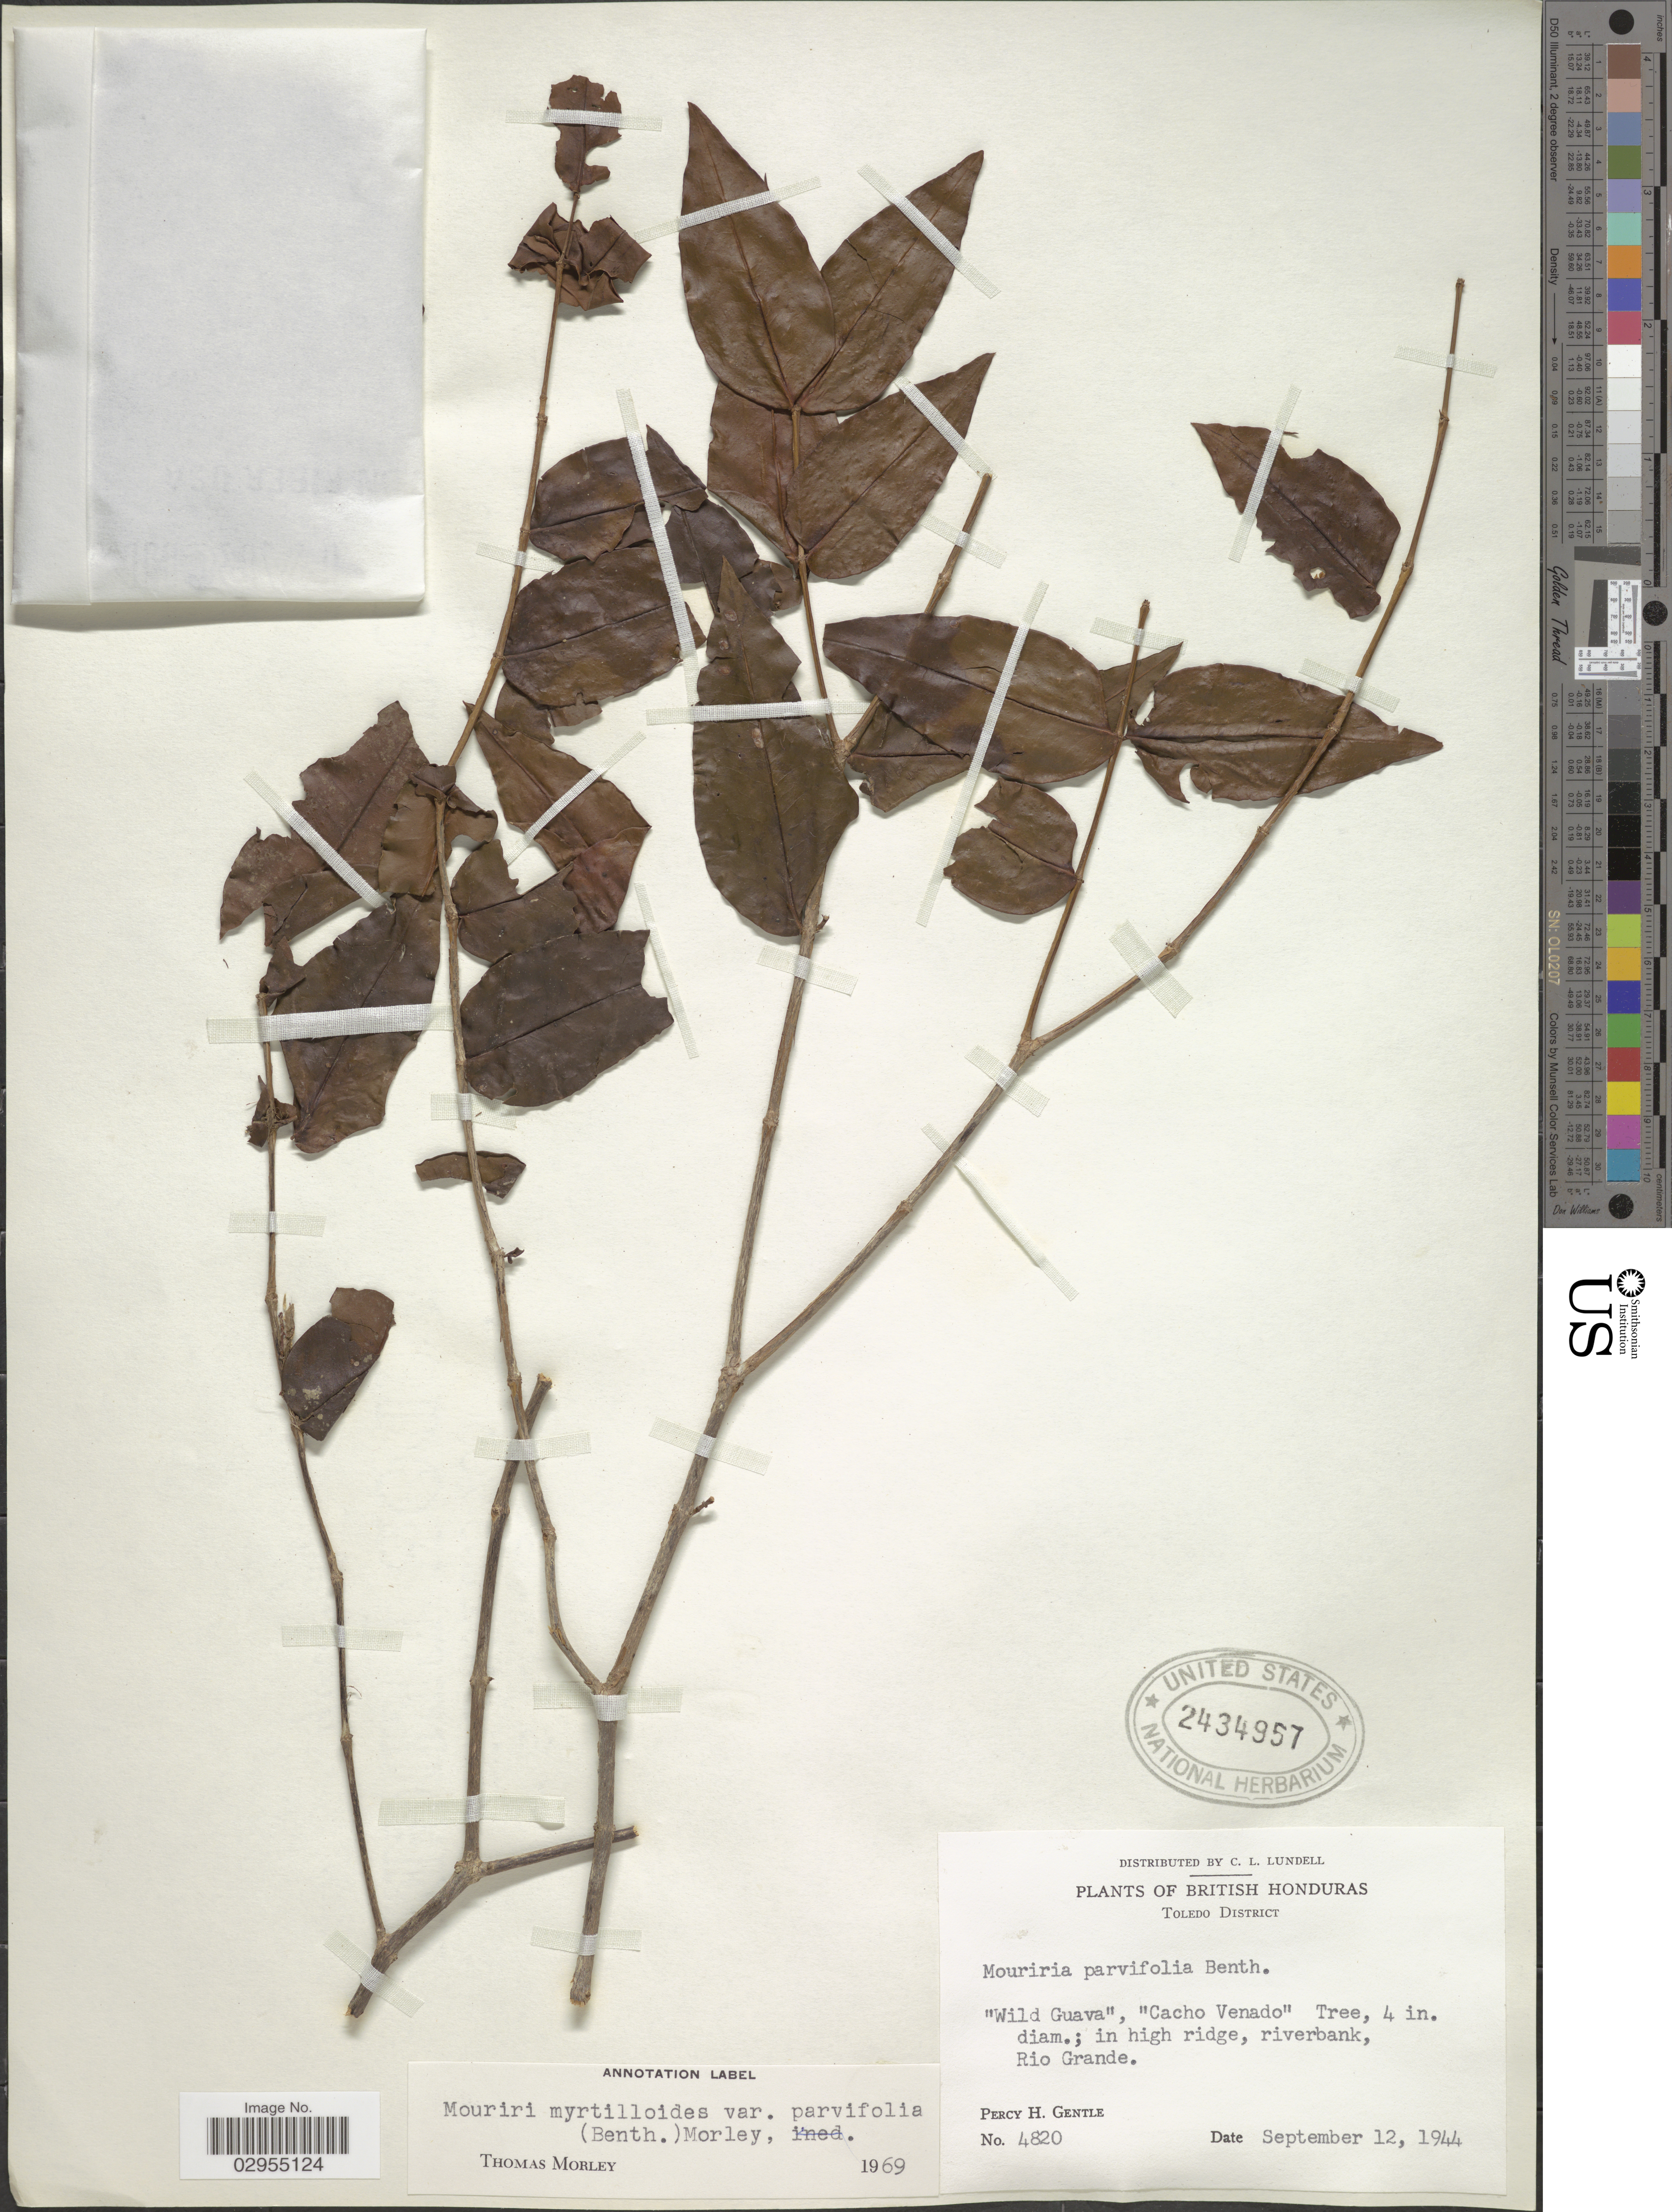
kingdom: Plantae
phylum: Tracheophyta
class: Magnoliopsida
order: Myrtales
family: Melastomataceae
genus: Mouriri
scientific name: Mouriri parvifolia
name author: Benth.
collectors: P. H. Gentle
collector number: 4820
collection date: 1944-09-12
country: Belize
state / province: Toledo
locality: British Honduras. Toledo District.in high ridge, riverbank, Rio Grande.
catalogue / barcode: US 2434957